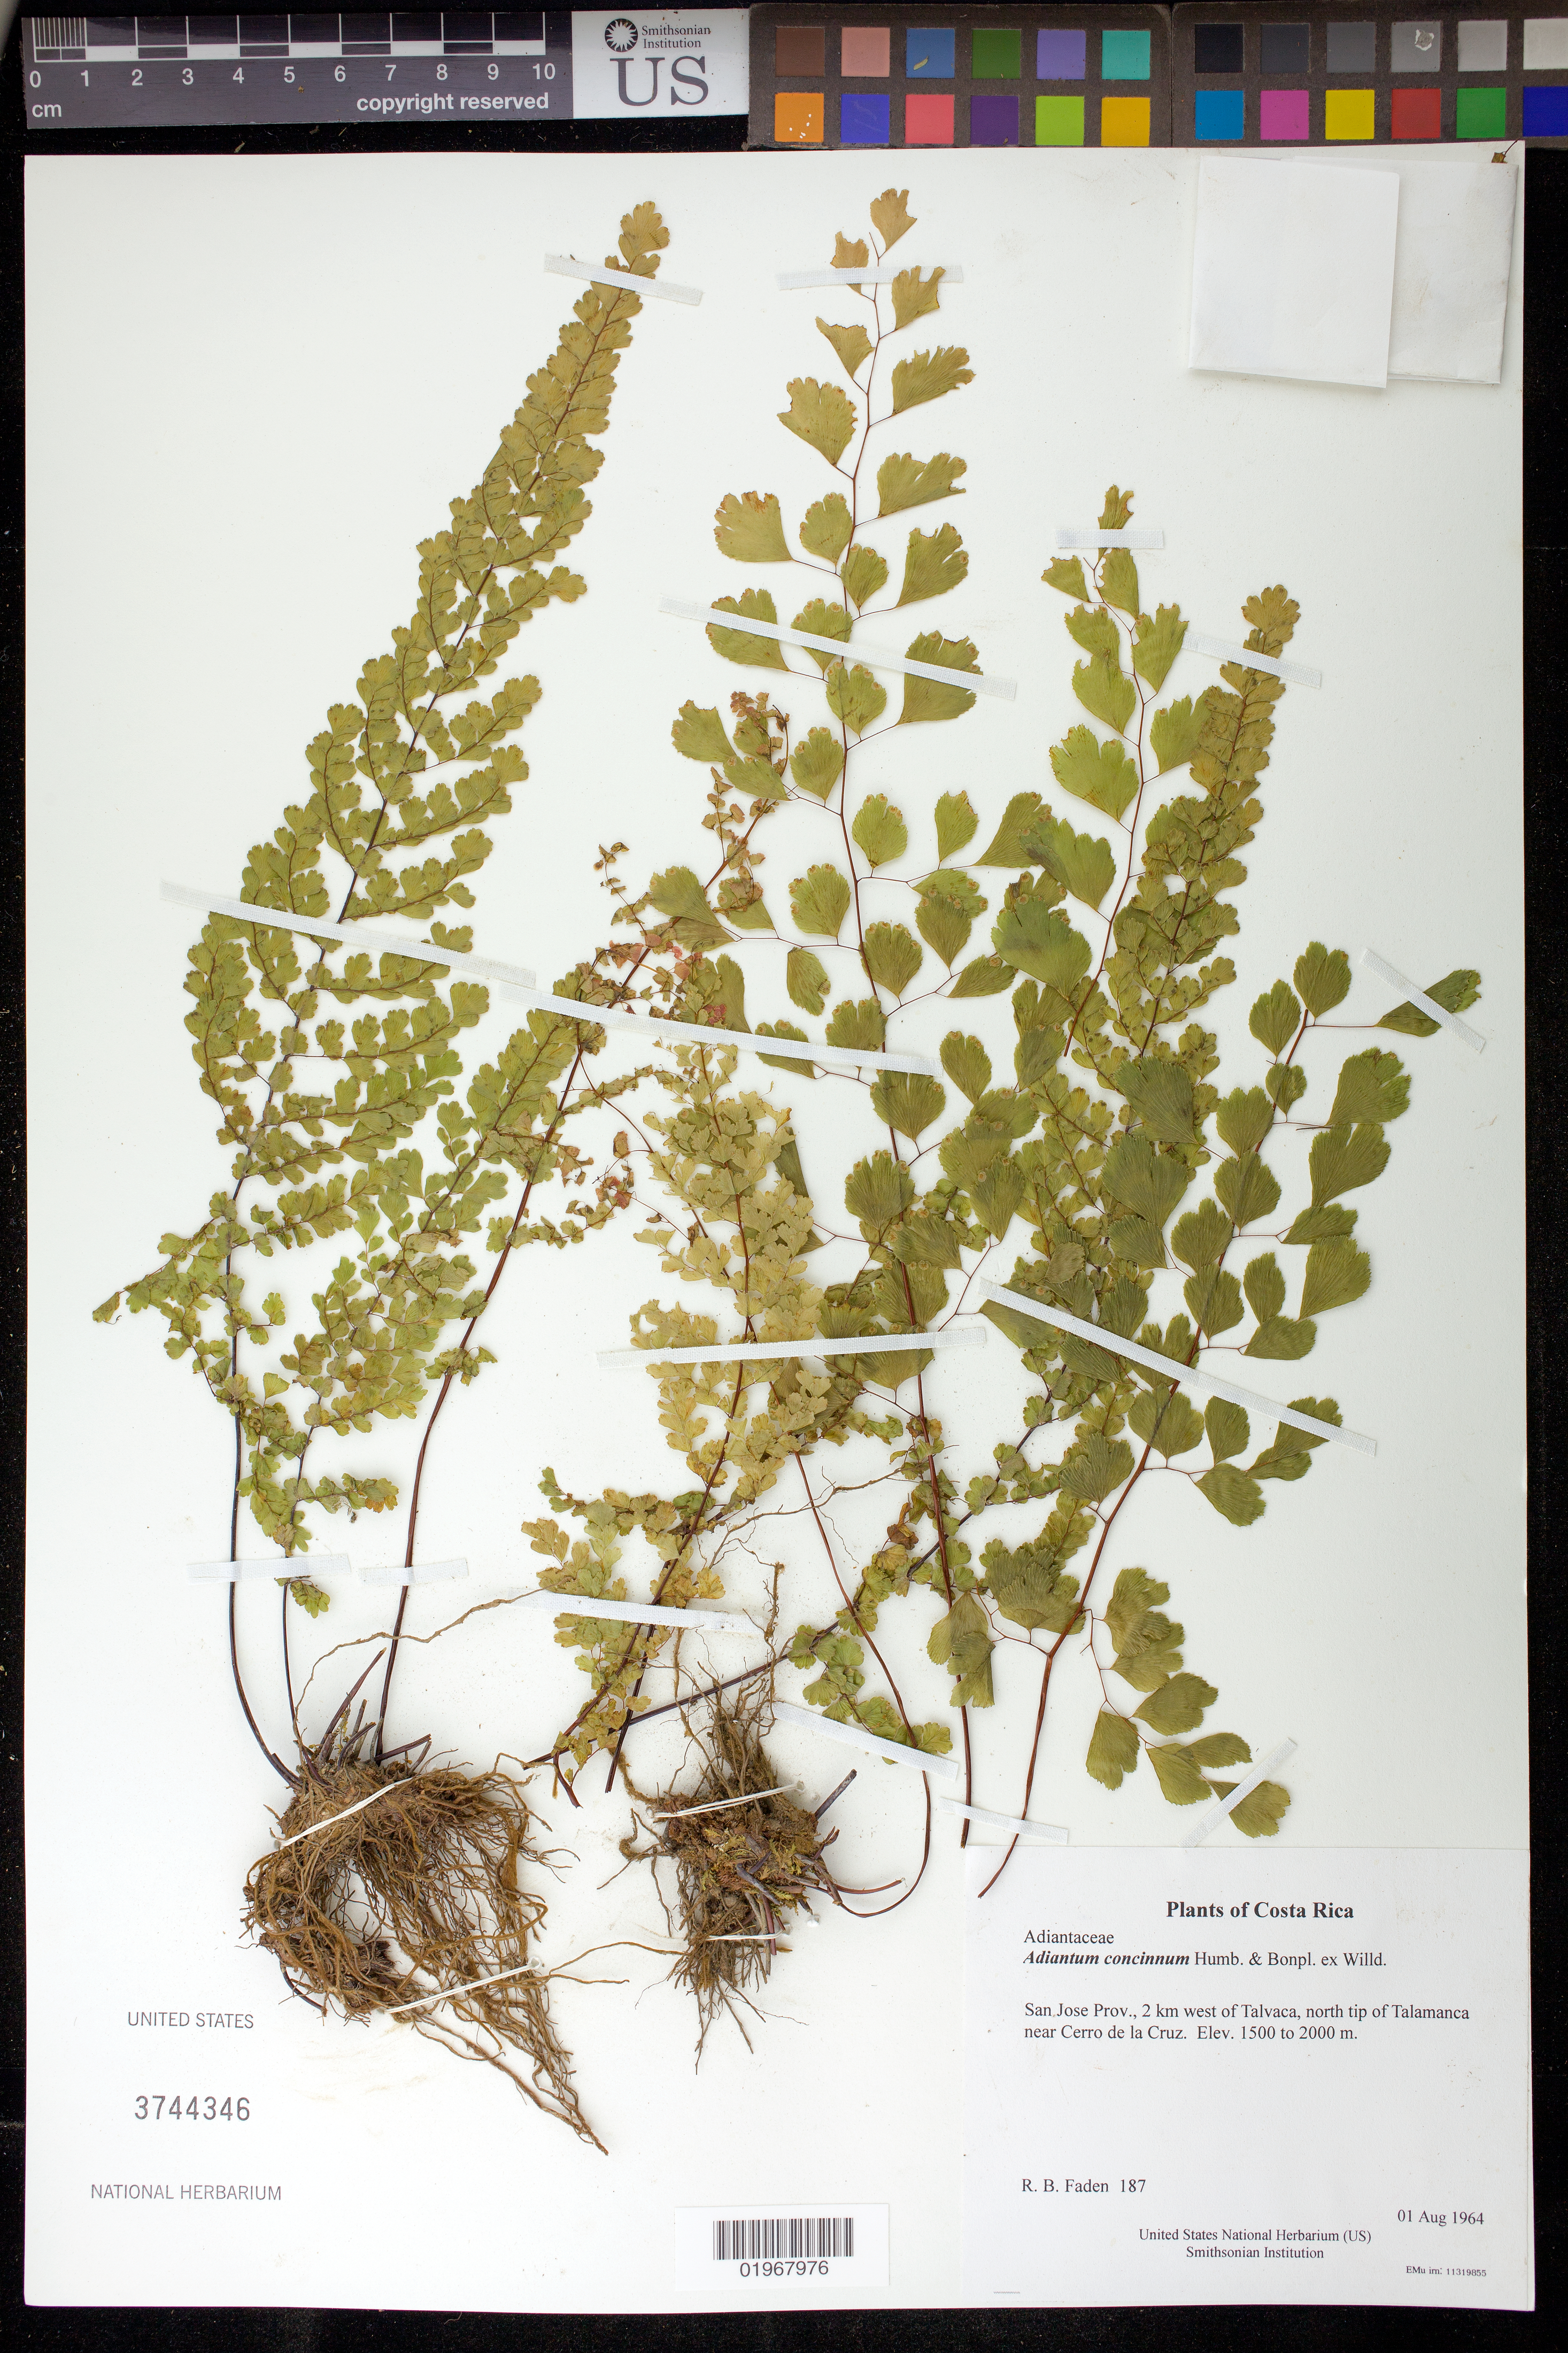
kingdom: Plantae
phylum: Tracheophyta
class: Polypodiopsida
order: Polypodiales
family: Pteridaceae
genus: Adiantum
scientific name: Adiantum concinnum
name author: Humb. & Bonpl. ex Willd.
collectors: R. B. Faden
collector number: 187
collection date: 1964-08-01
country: Costa Rica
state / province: San Jose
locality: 2 km west of Talvaca, north tip of Talamanca near Cerro de la Cruz.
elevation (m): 1500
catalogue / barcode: US 3744346